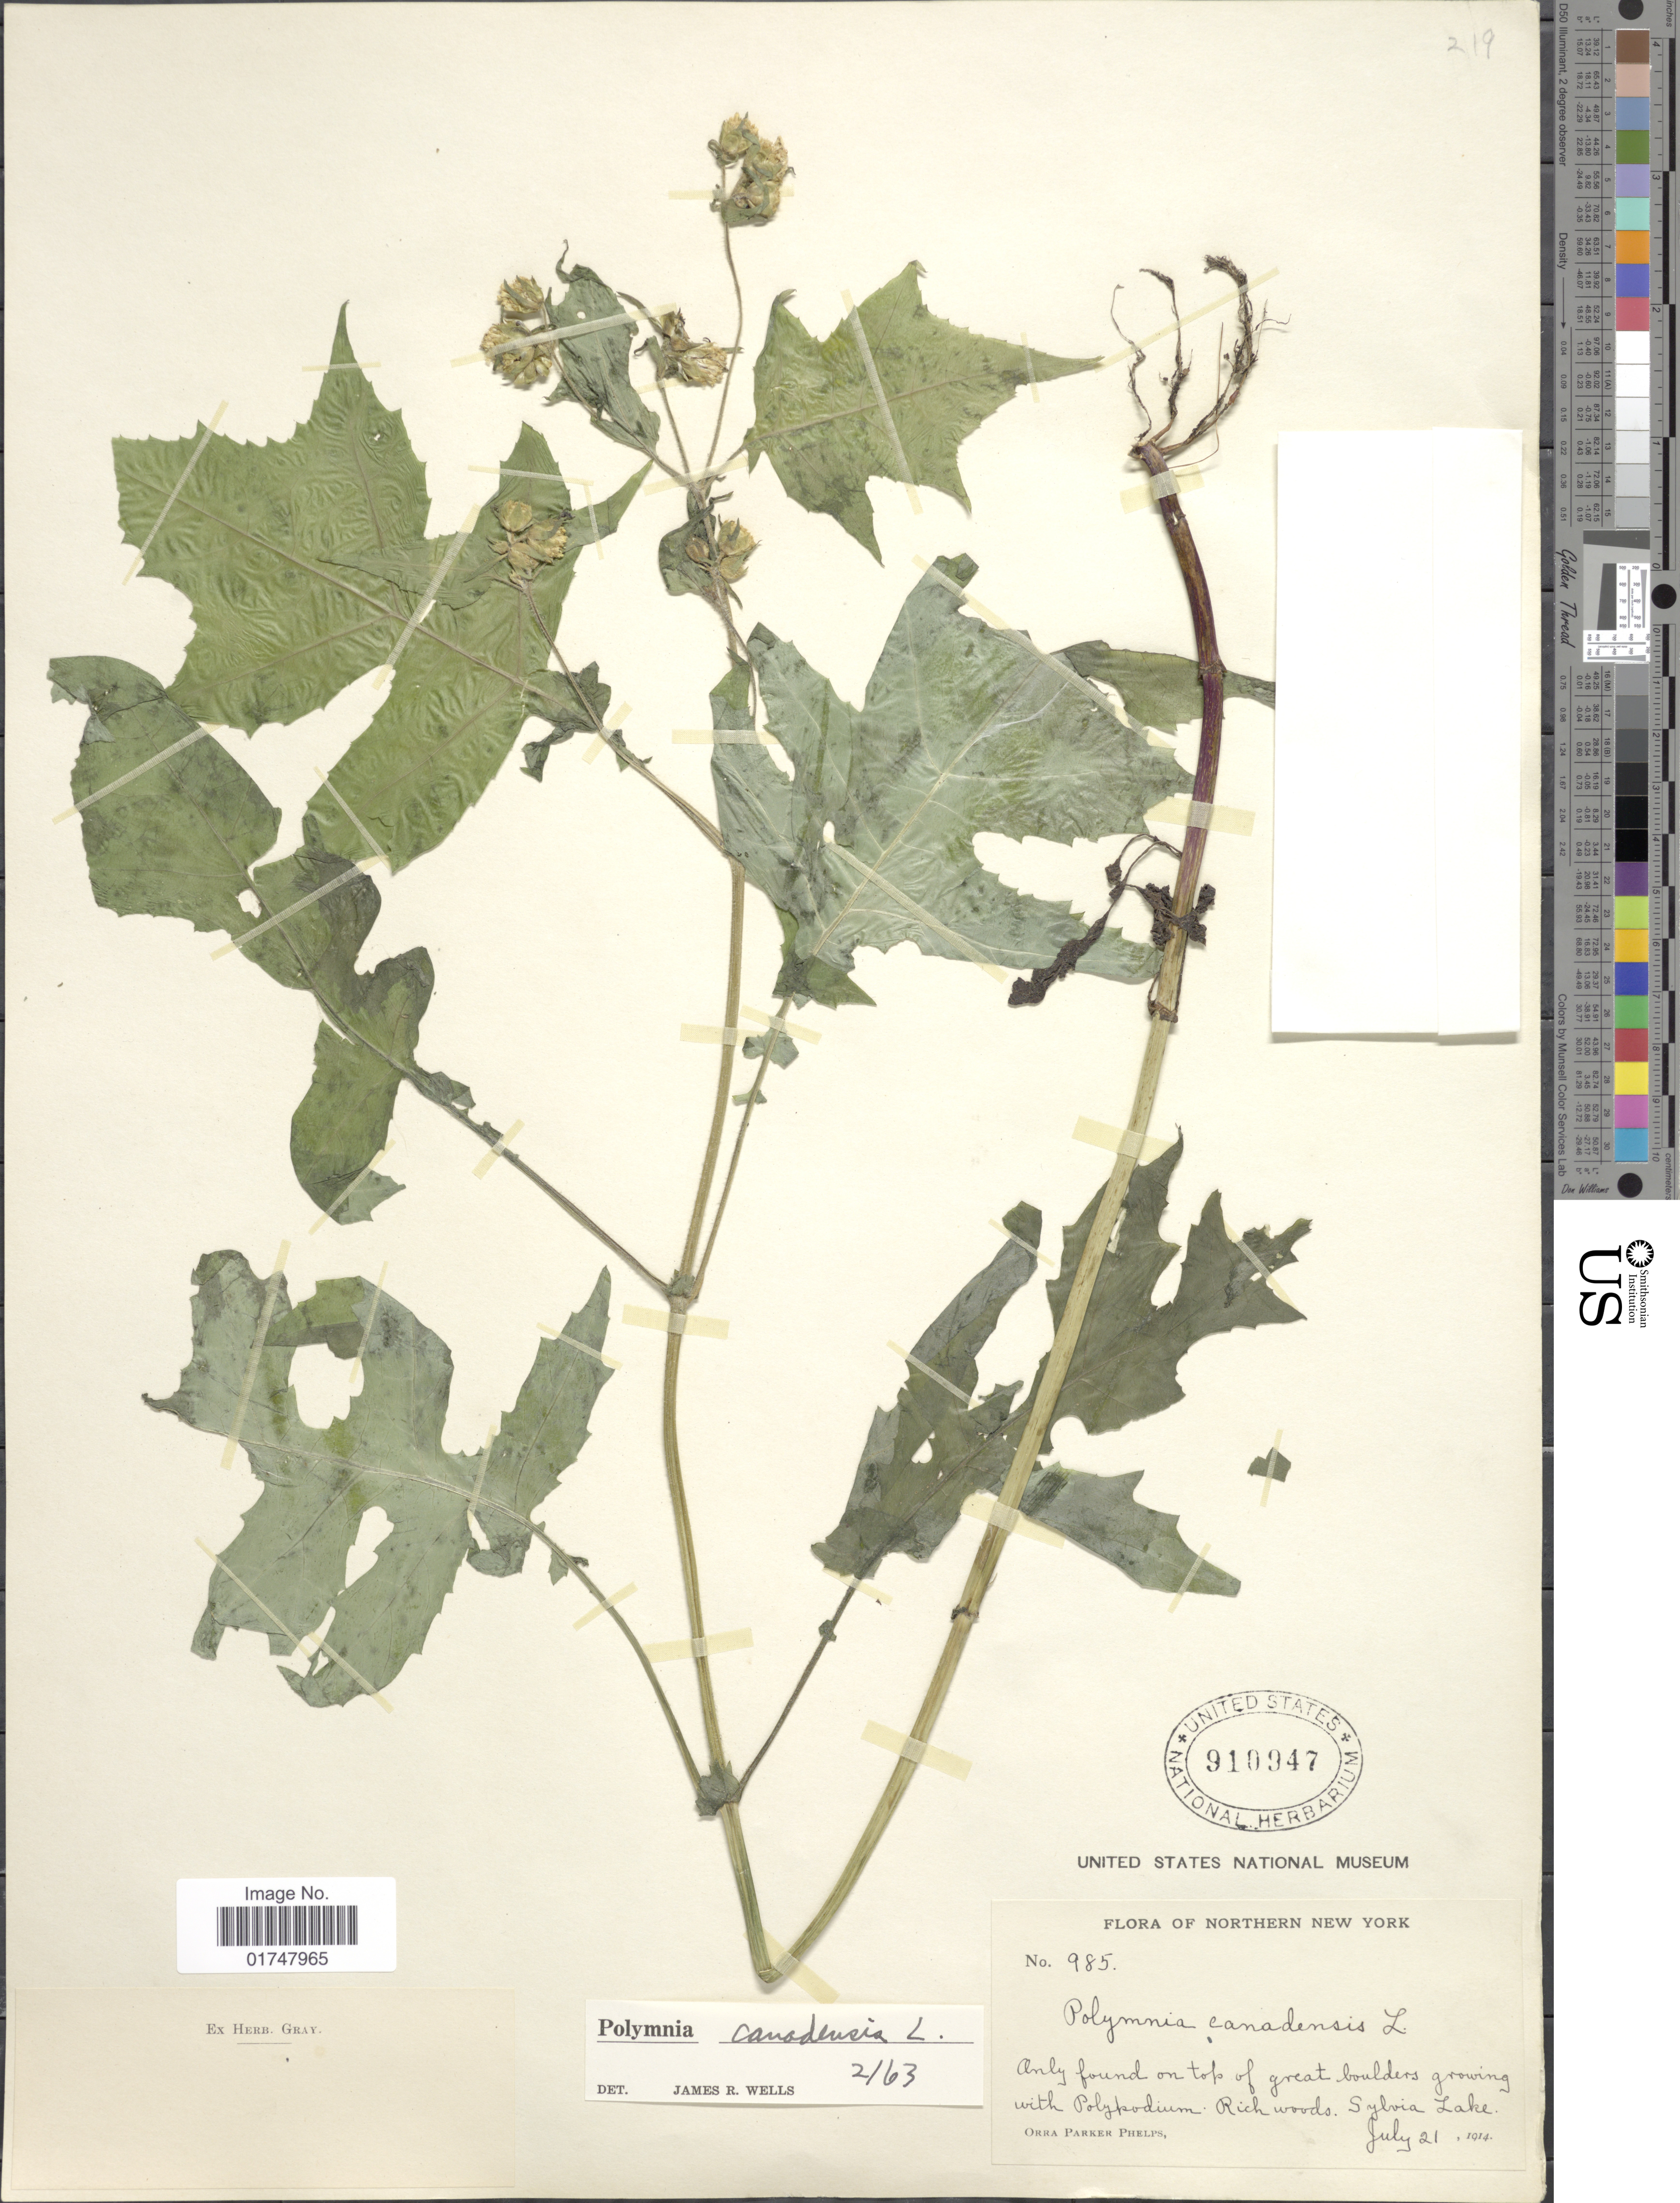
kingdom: Plantae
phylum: Tracheophyta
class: Magnoliopsida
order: Asterales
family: Asteraceae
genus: Polymnia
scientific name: Polymnia canadensis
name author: L.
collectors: O. P. Phelps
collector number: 985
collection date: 1914-07-21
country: United States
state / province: New York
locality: Northern New York: Rich woods, Sylvia Lake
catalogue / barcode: US 910947